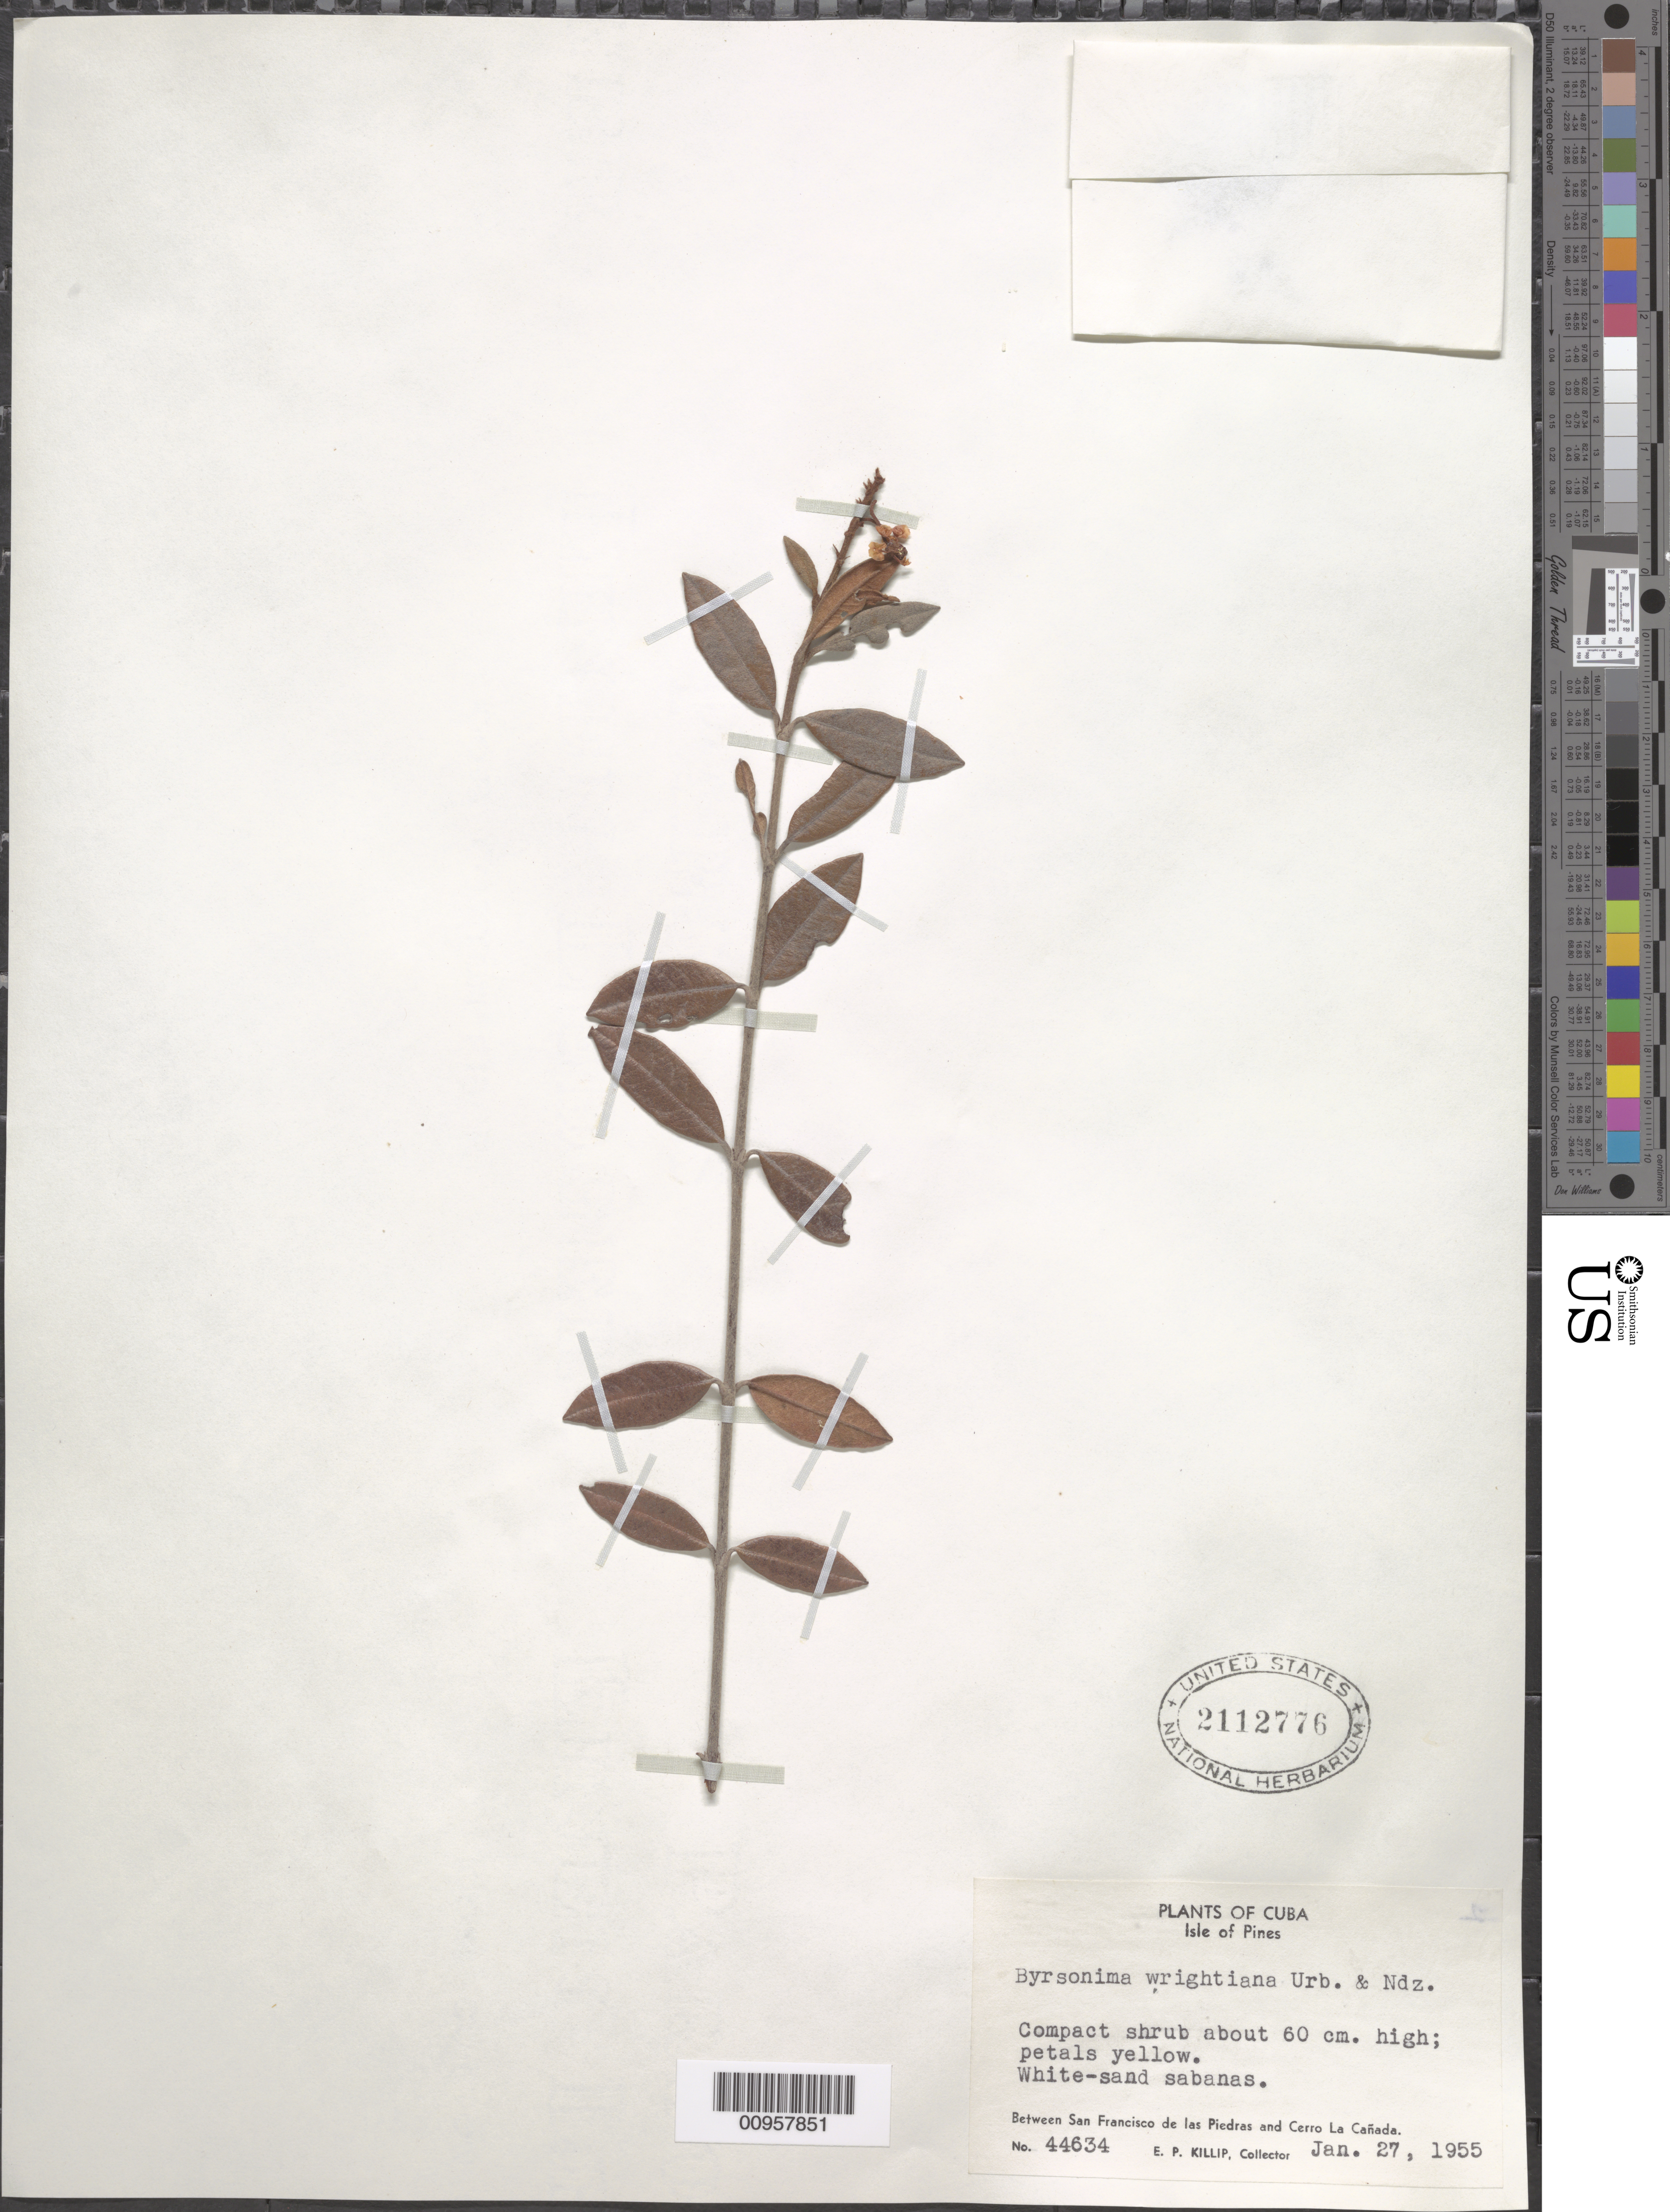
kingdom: Plantae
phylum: Tracheophyta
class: Magnoliopsida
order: Malpighiales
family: Malpighiaceae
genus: Byrsonima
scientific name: Byrsonima wrightiana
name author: Nied.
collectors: E. P. Killip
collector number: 44634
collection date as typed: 27 Jan 1955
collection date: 1955-01-27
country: Cuba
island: Isla de la Juventud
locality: Isle of Pines, between San Francisco de las Piedras and Cerro La Cañada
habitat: White-sand sabanas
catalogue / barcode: US 2112776